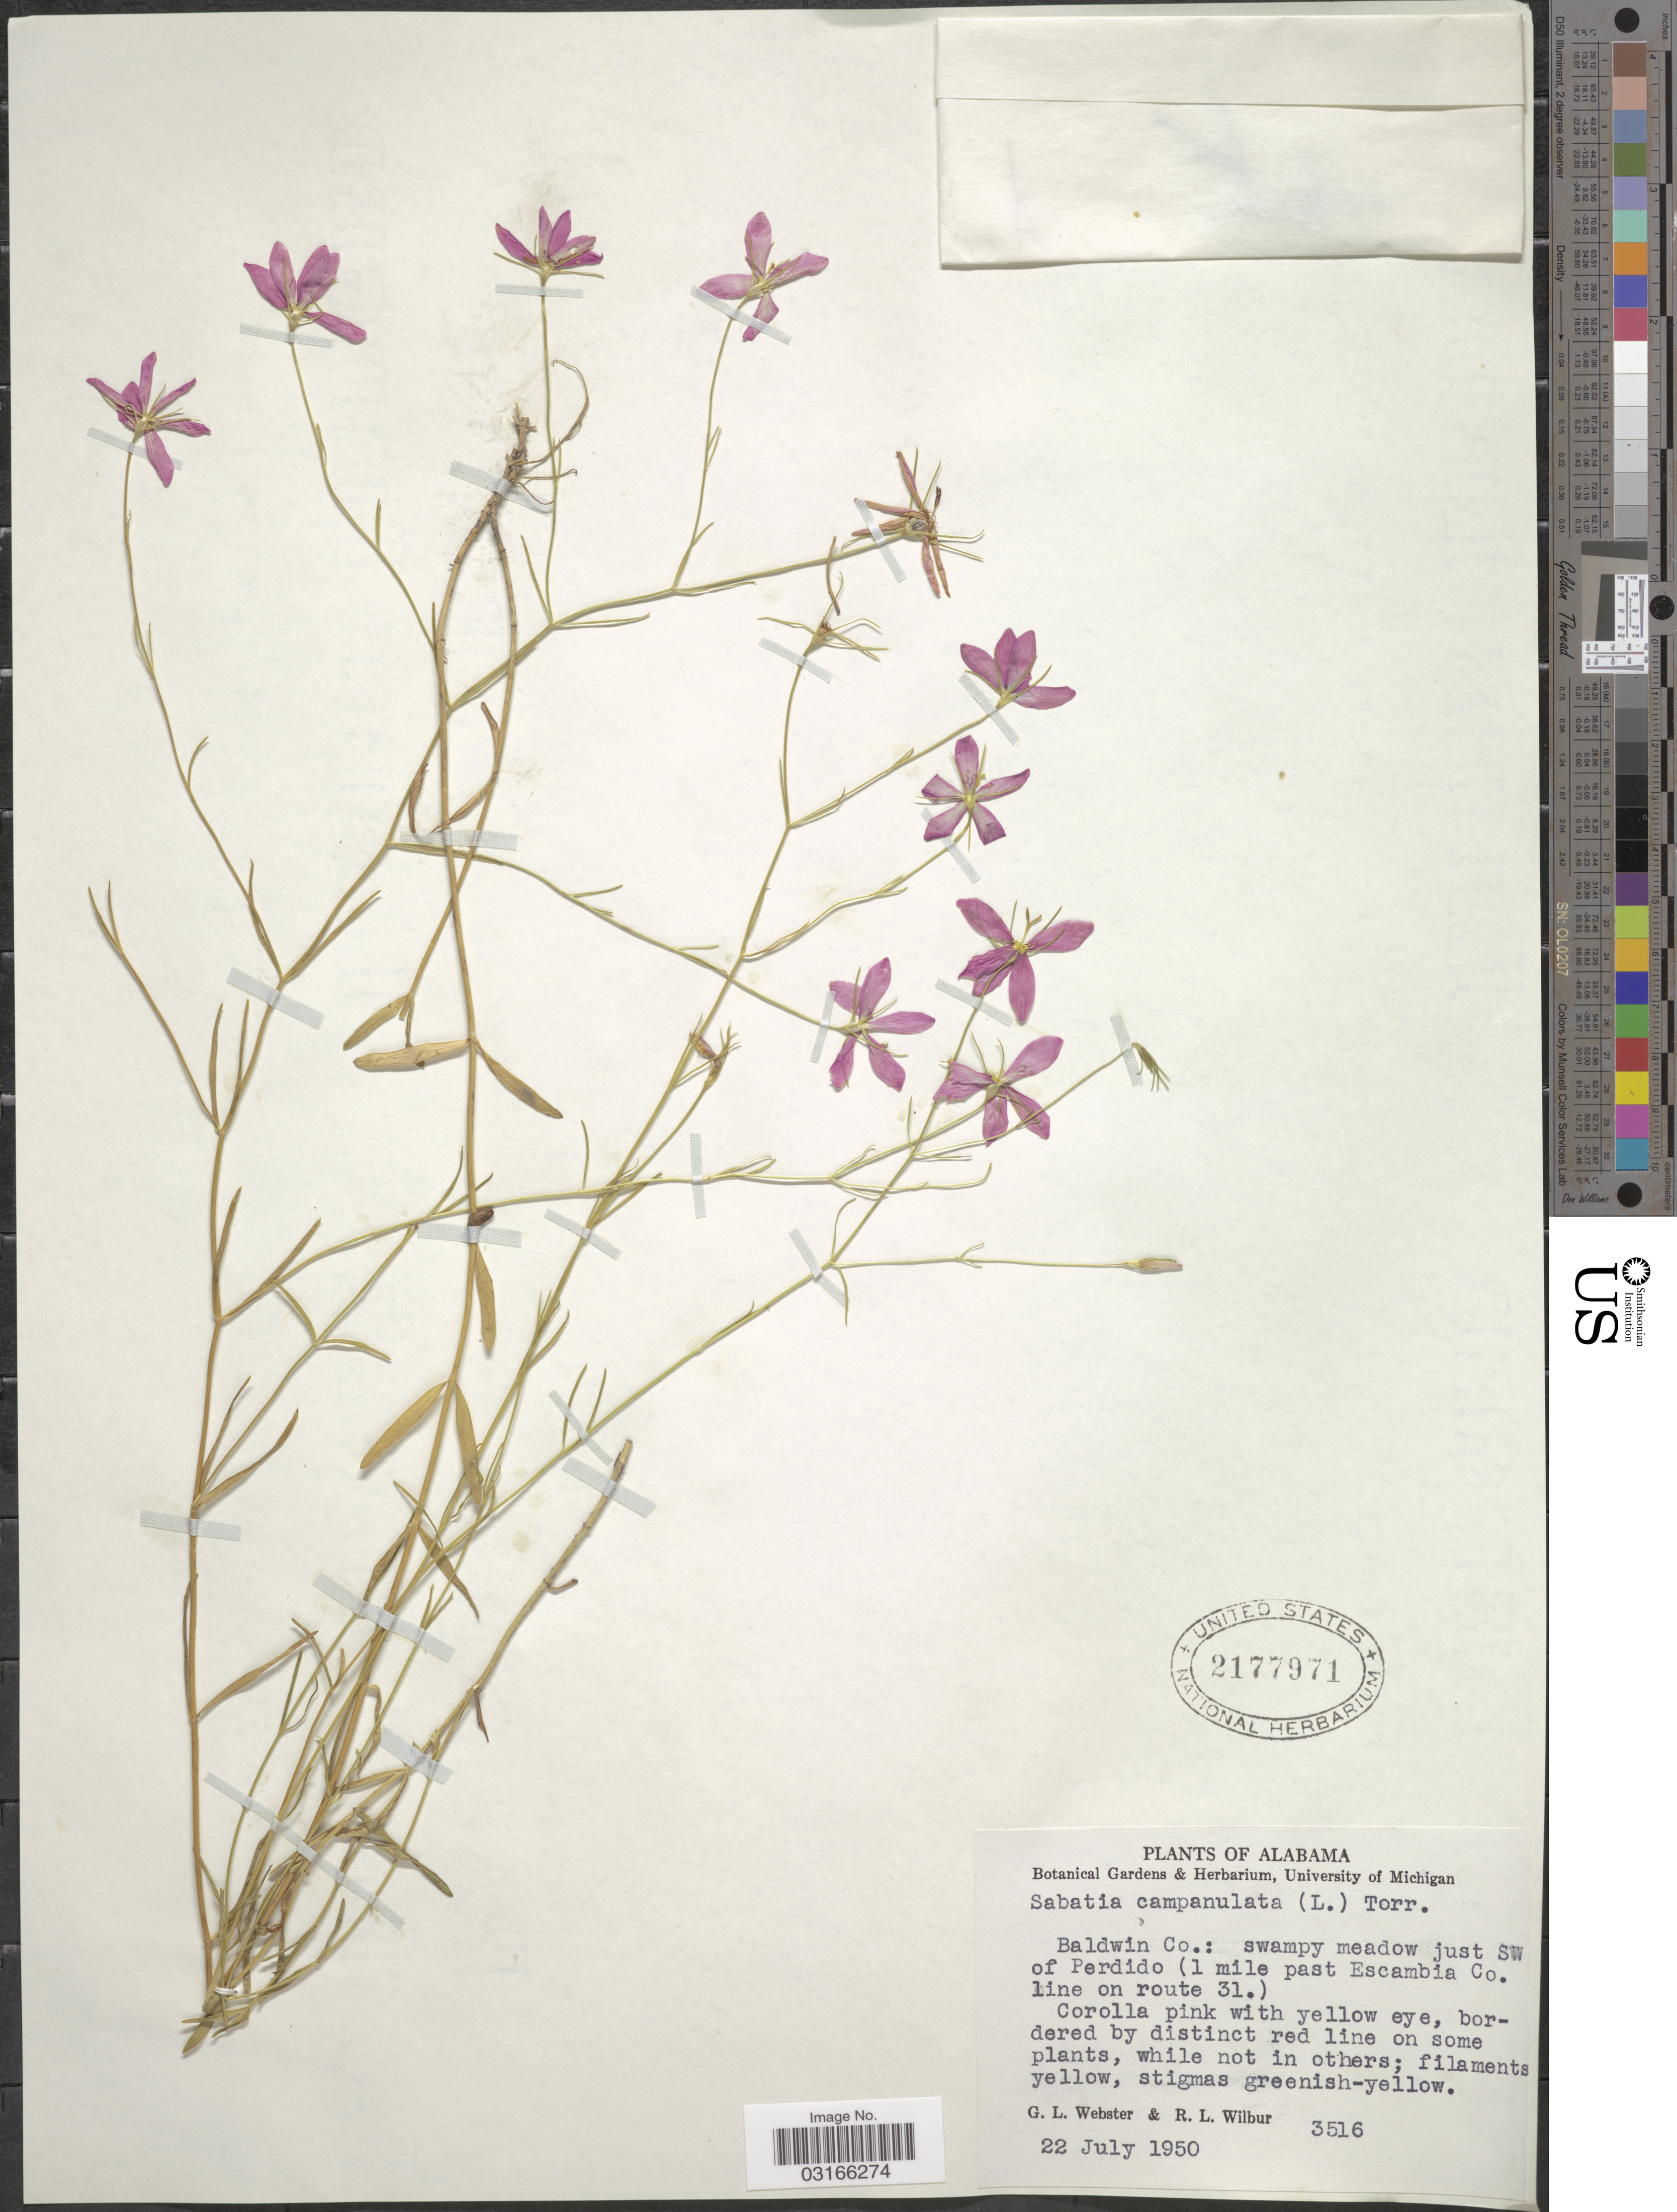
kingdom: Plantae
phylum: Tracheophyta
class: Magnoliopsida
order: Gentianales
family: Gentianaceae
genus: Sabatia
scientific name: Sabatia campanulata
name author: (L.) Torr.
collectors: G. L. Webster & R. L. Wilbur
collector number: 3516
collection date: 1950-07-22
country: United States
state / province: Alabama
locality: Baldwin Co.: swampy meadow just SW of Perdido (1 mile past Escambia Co. line on route 31.).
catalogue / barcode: US 2177971